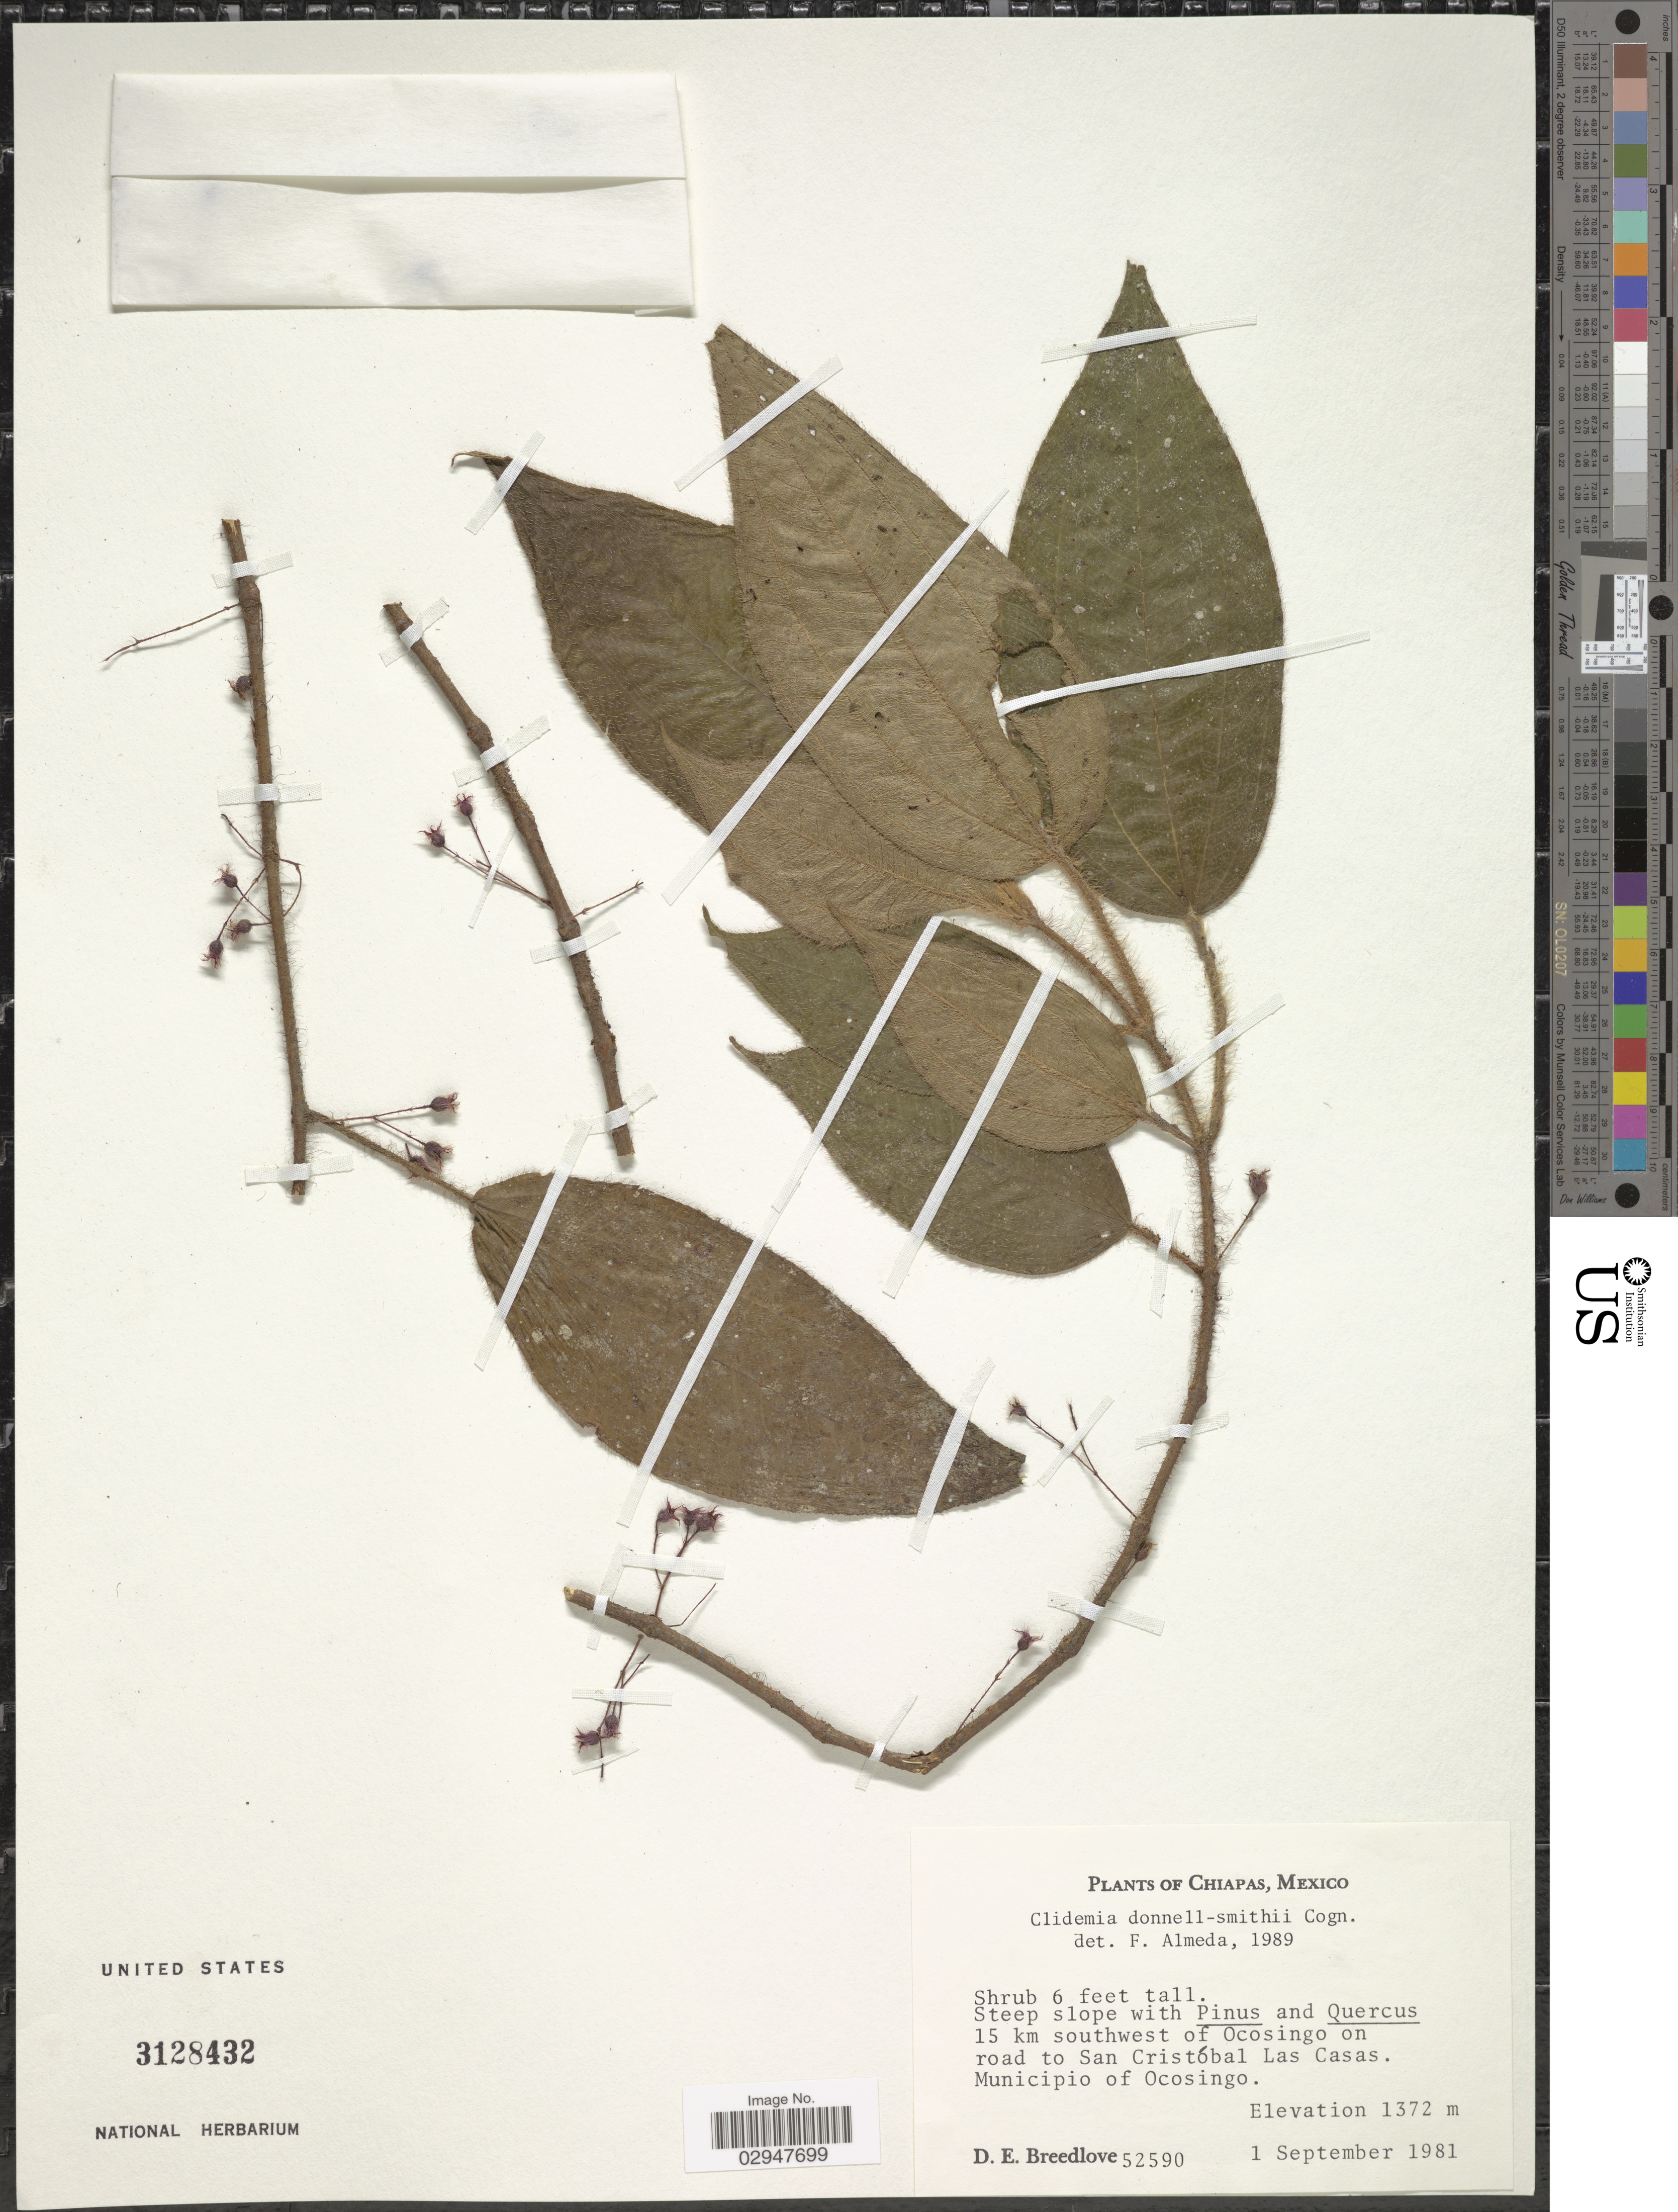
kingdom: Plantae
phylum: Tracheophyta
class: Magnoliopsida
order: Myrtales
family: Melastomataceae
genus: Clidemia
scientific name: Clidemia donnell-smithii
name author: Cogn. in Donn. Sm.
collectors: D. E. Breedlove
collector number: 52590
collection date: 1981-09-01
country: Mexico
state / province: Chiapas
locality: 15 km southwest of Ocosingo on road to San Cristóbal Las Casas, Municipio of Ocosingo.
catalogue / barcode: US 3128432